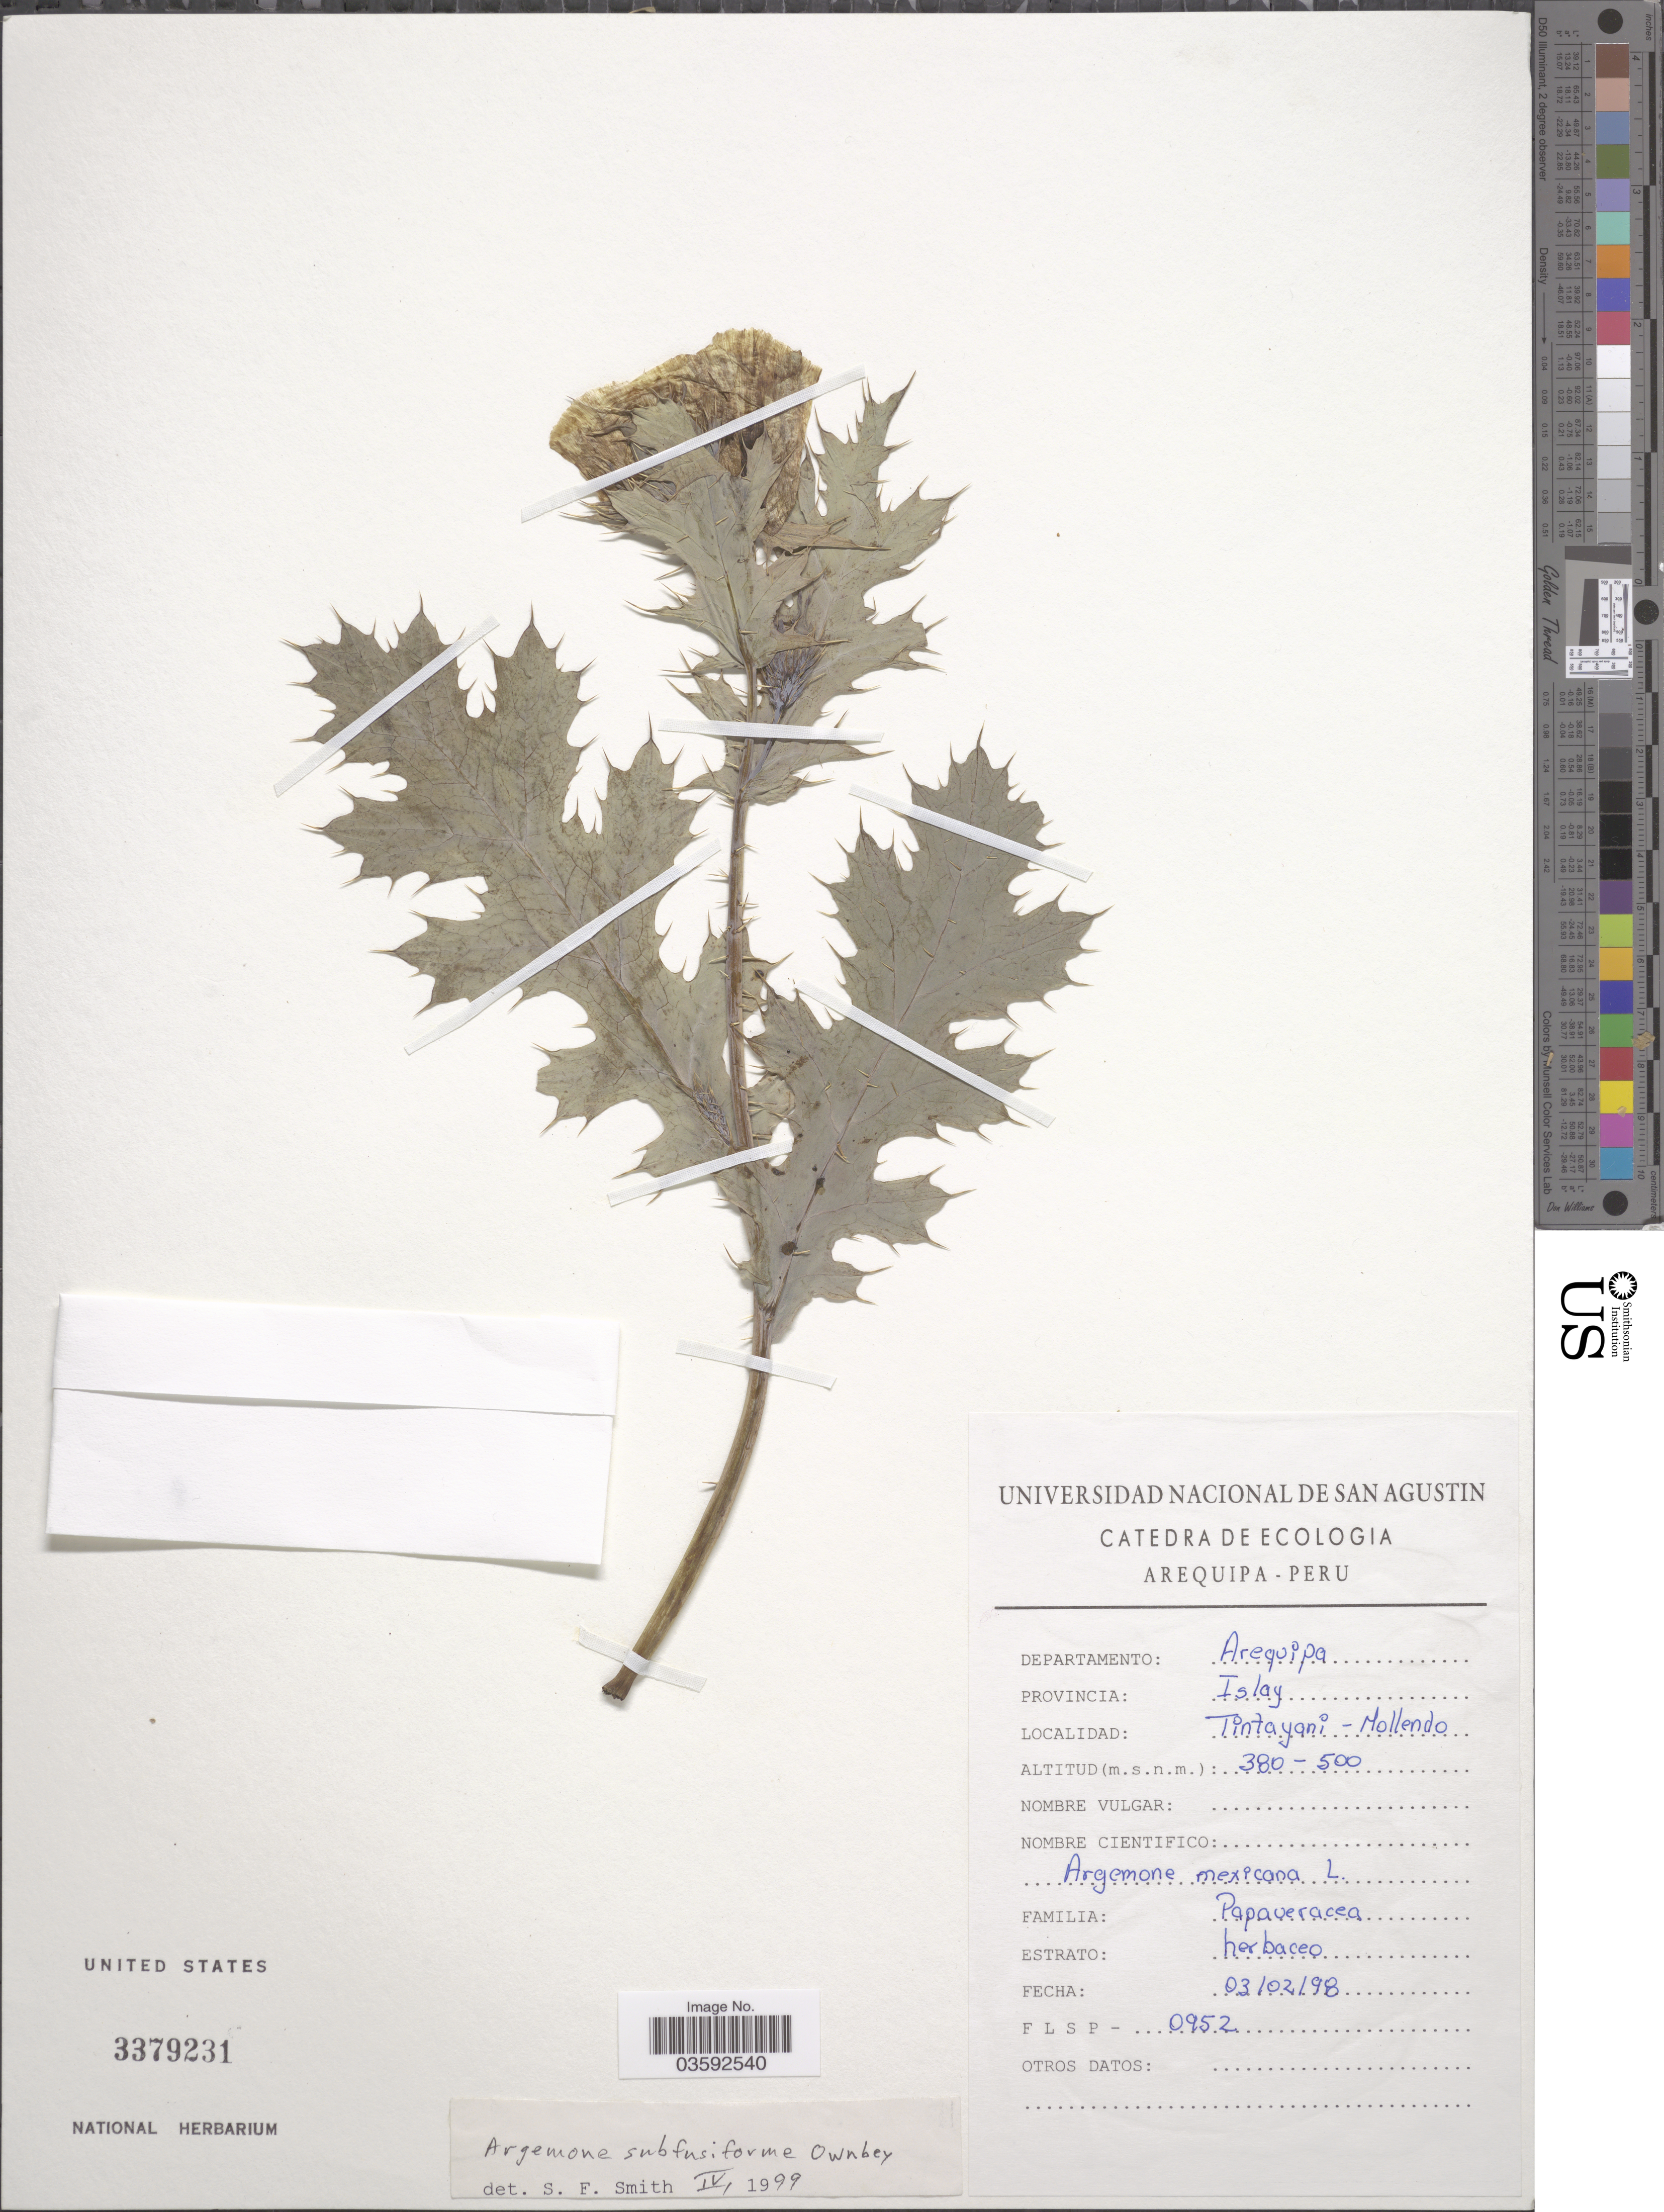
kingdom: Plantae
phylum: Tracheophyta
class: Magnoliopsida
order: Ranunculales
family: Papaveraceae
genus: Argemone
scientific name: Argemone subfusiformis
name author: G.B. Ownbey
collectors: F. L. S. P.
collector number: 0952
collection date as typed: Transcribed d/m/y: 3/2/98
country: Peru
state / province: Arequipa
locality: Departamento: Arequipa. Provincia: Islay. Tintayani - Mollendo.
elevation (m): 380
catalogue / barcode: US 3379231